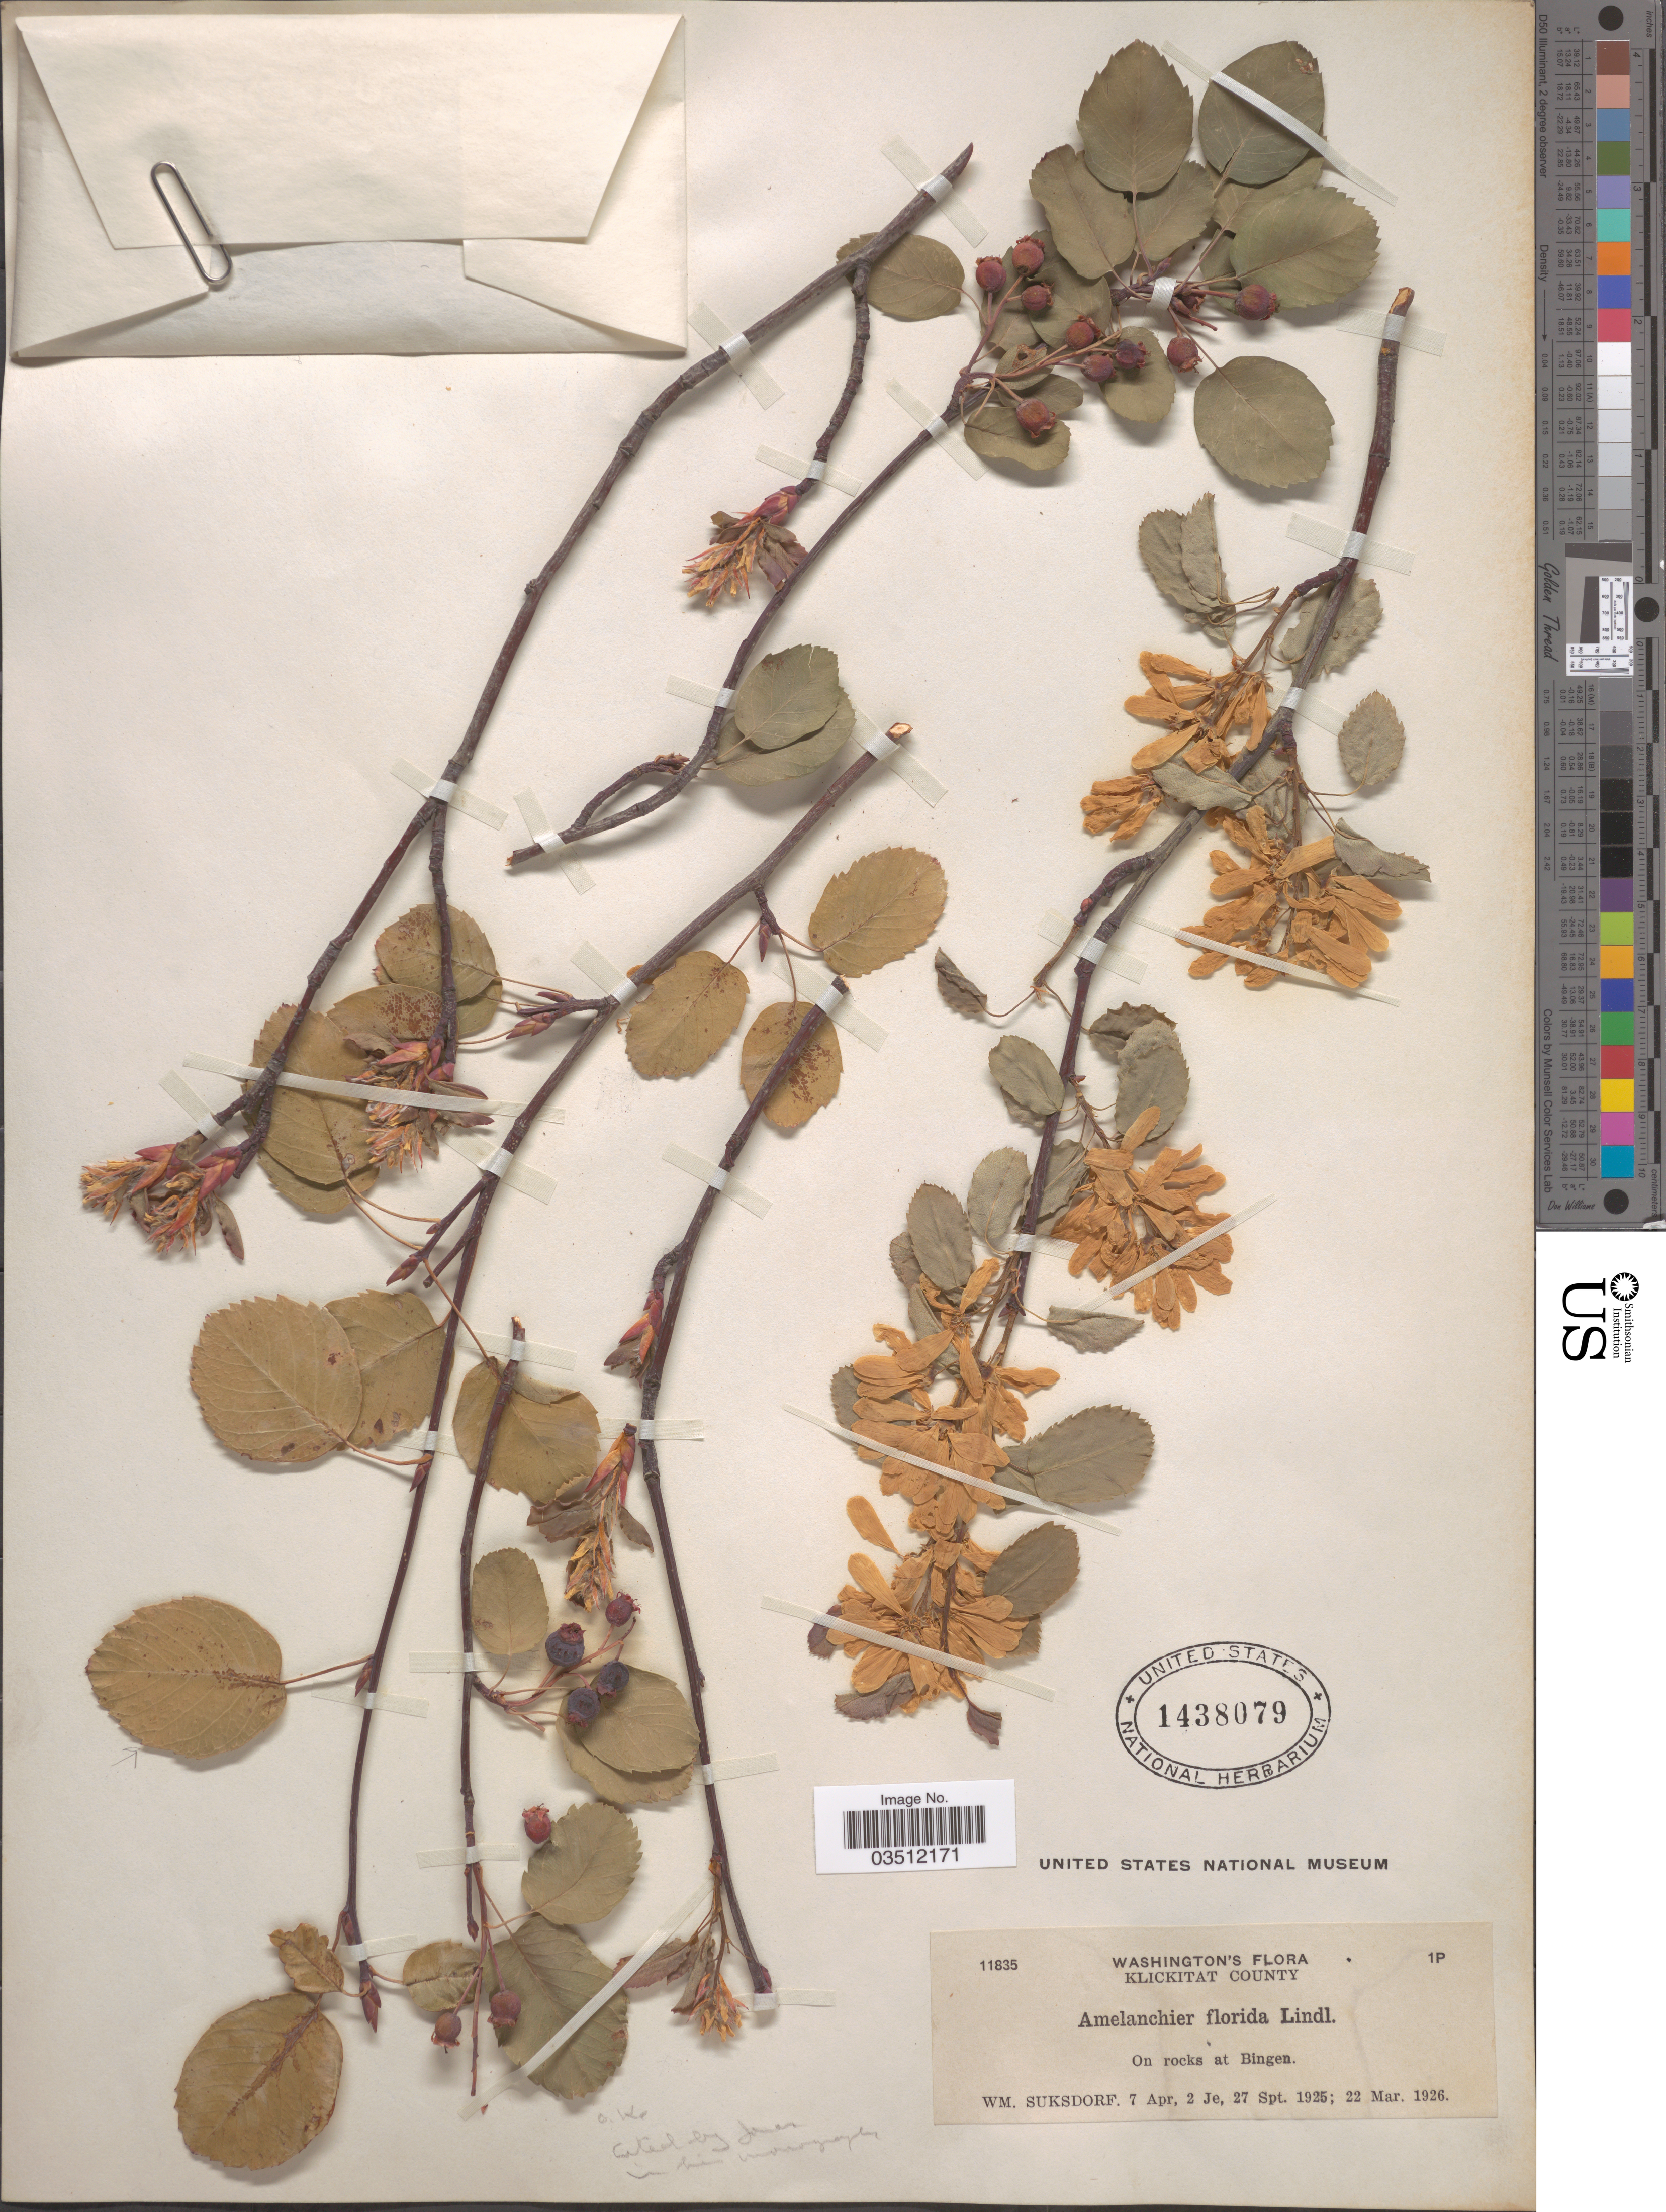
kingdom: Plantae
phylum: Tracheophyta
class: Magnoliopsida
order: Rosales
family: Rosaceae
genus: Amelanchier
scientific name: Amelanchier florida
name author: Lindl.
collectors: W. N. Suksdorf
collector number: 11835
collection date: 1925-04-07/1926-03-22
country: United States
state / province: Washington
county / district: Klickitat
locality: Klickitat County. On rocks at Bingen.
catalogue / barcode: US 1438079